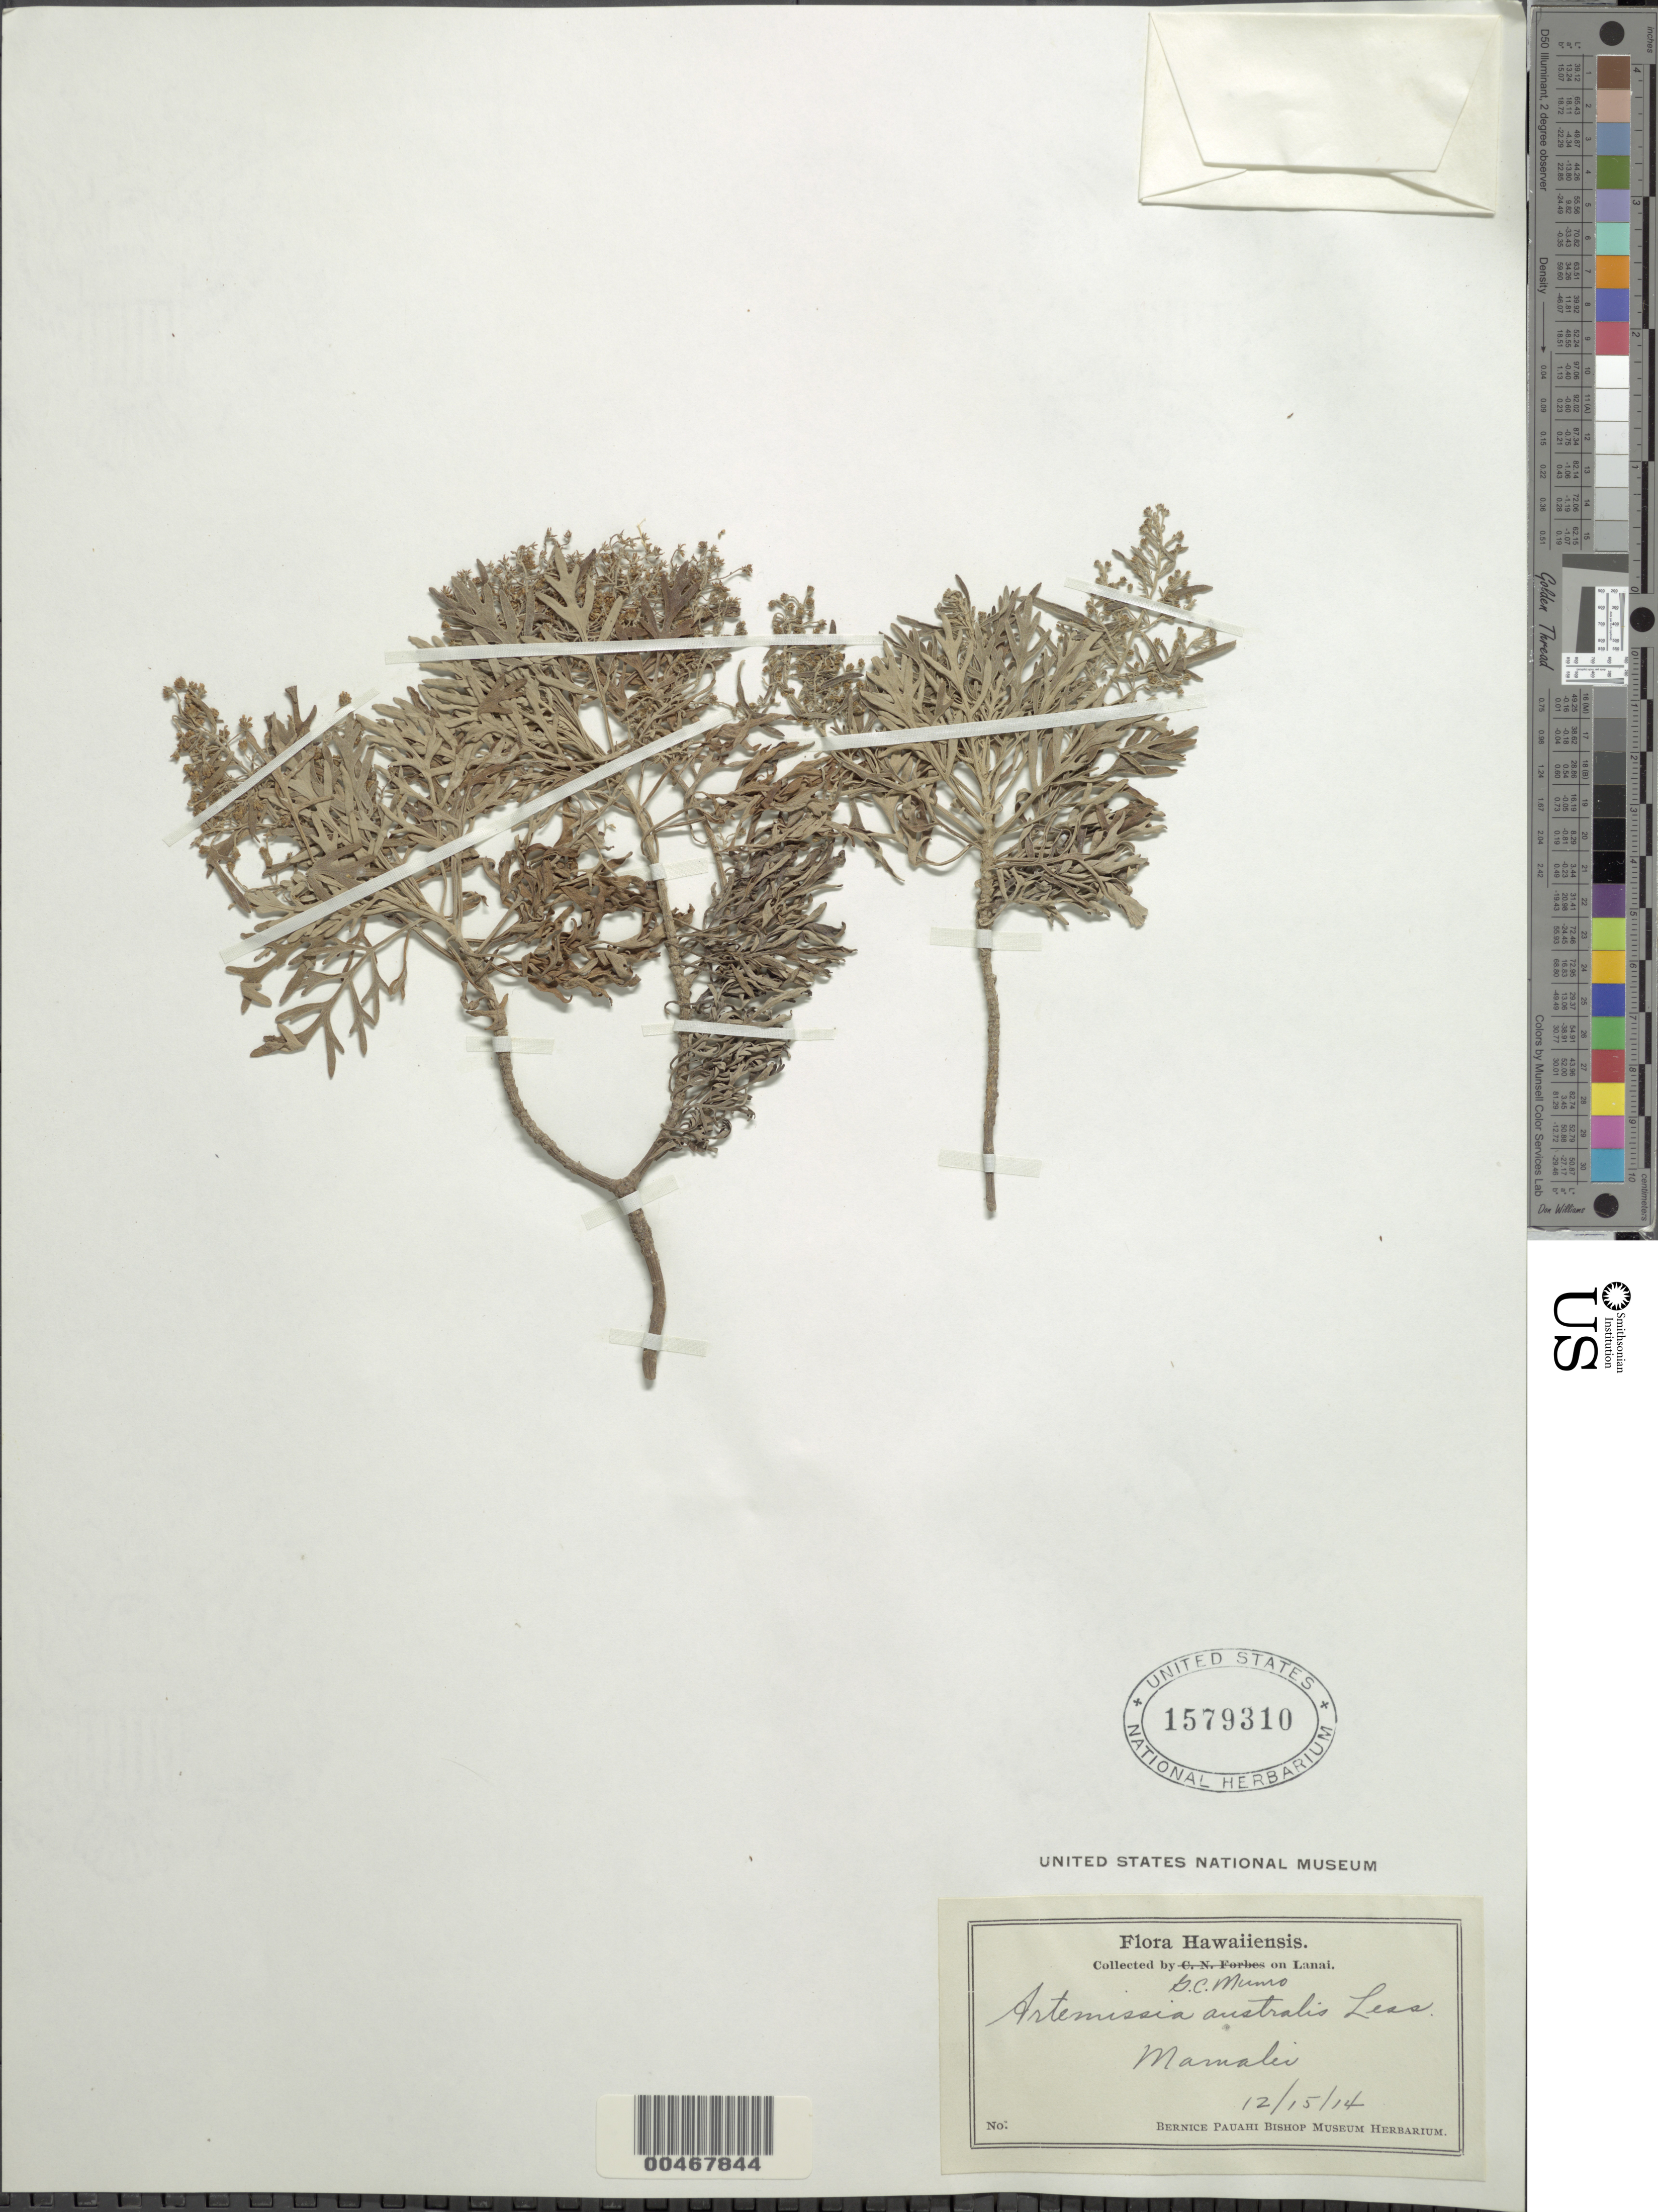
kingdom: Plantae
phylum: Tracheophyta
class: Magnoliopsida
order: Asterales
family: Asteraceae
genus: Artemisia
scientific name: Artemisia australis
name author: Less.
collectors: G. C. Munro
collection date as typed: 15 Dec 1914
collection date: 1914-12-15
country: United States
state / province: Hawaii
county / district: Maui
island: Lana'i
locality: Mamalei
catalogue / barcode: US 1579310